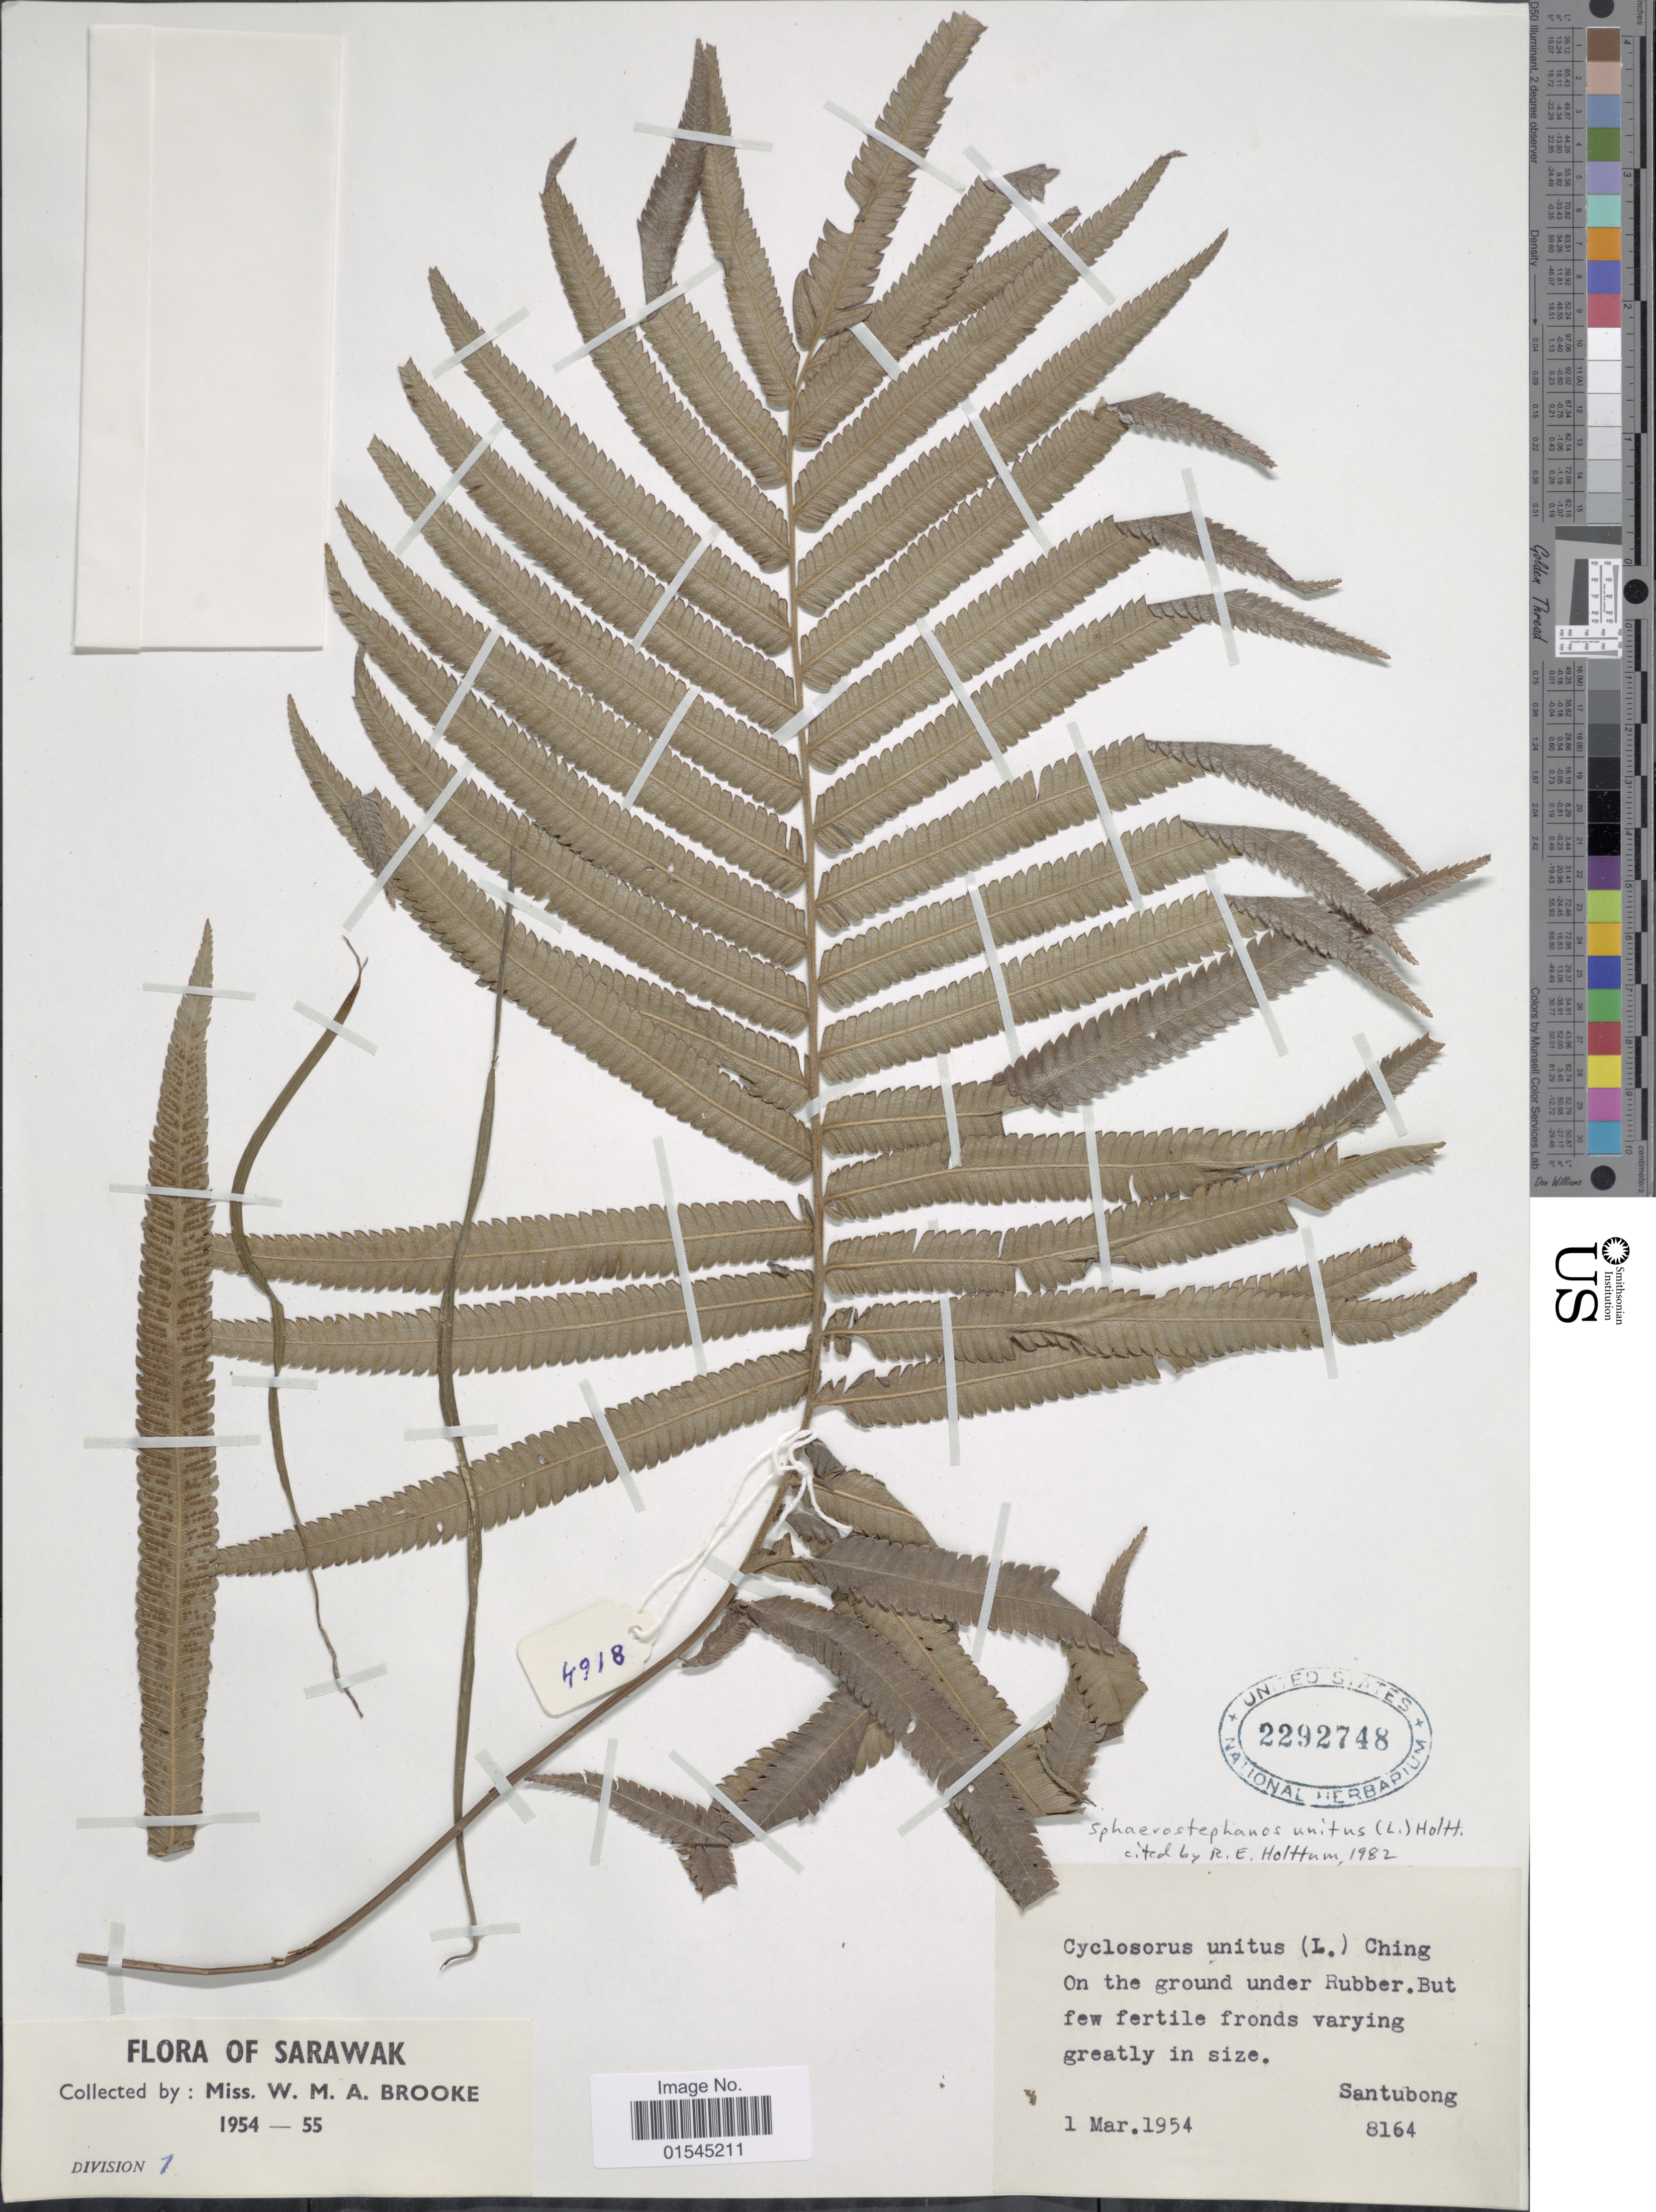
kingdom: Plantae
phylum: Tracheophyta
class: Polypodiopsida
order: Polypodiales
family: Thelypteridaceae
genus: Sphaerostephanos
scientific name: Sphaerostephanos unitus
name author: (L.) Holttum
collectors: W. Brooke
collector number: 8164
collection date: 1954-03-01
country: Malaysia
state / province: Sarawak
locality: Santubong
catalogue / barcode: US 2292748